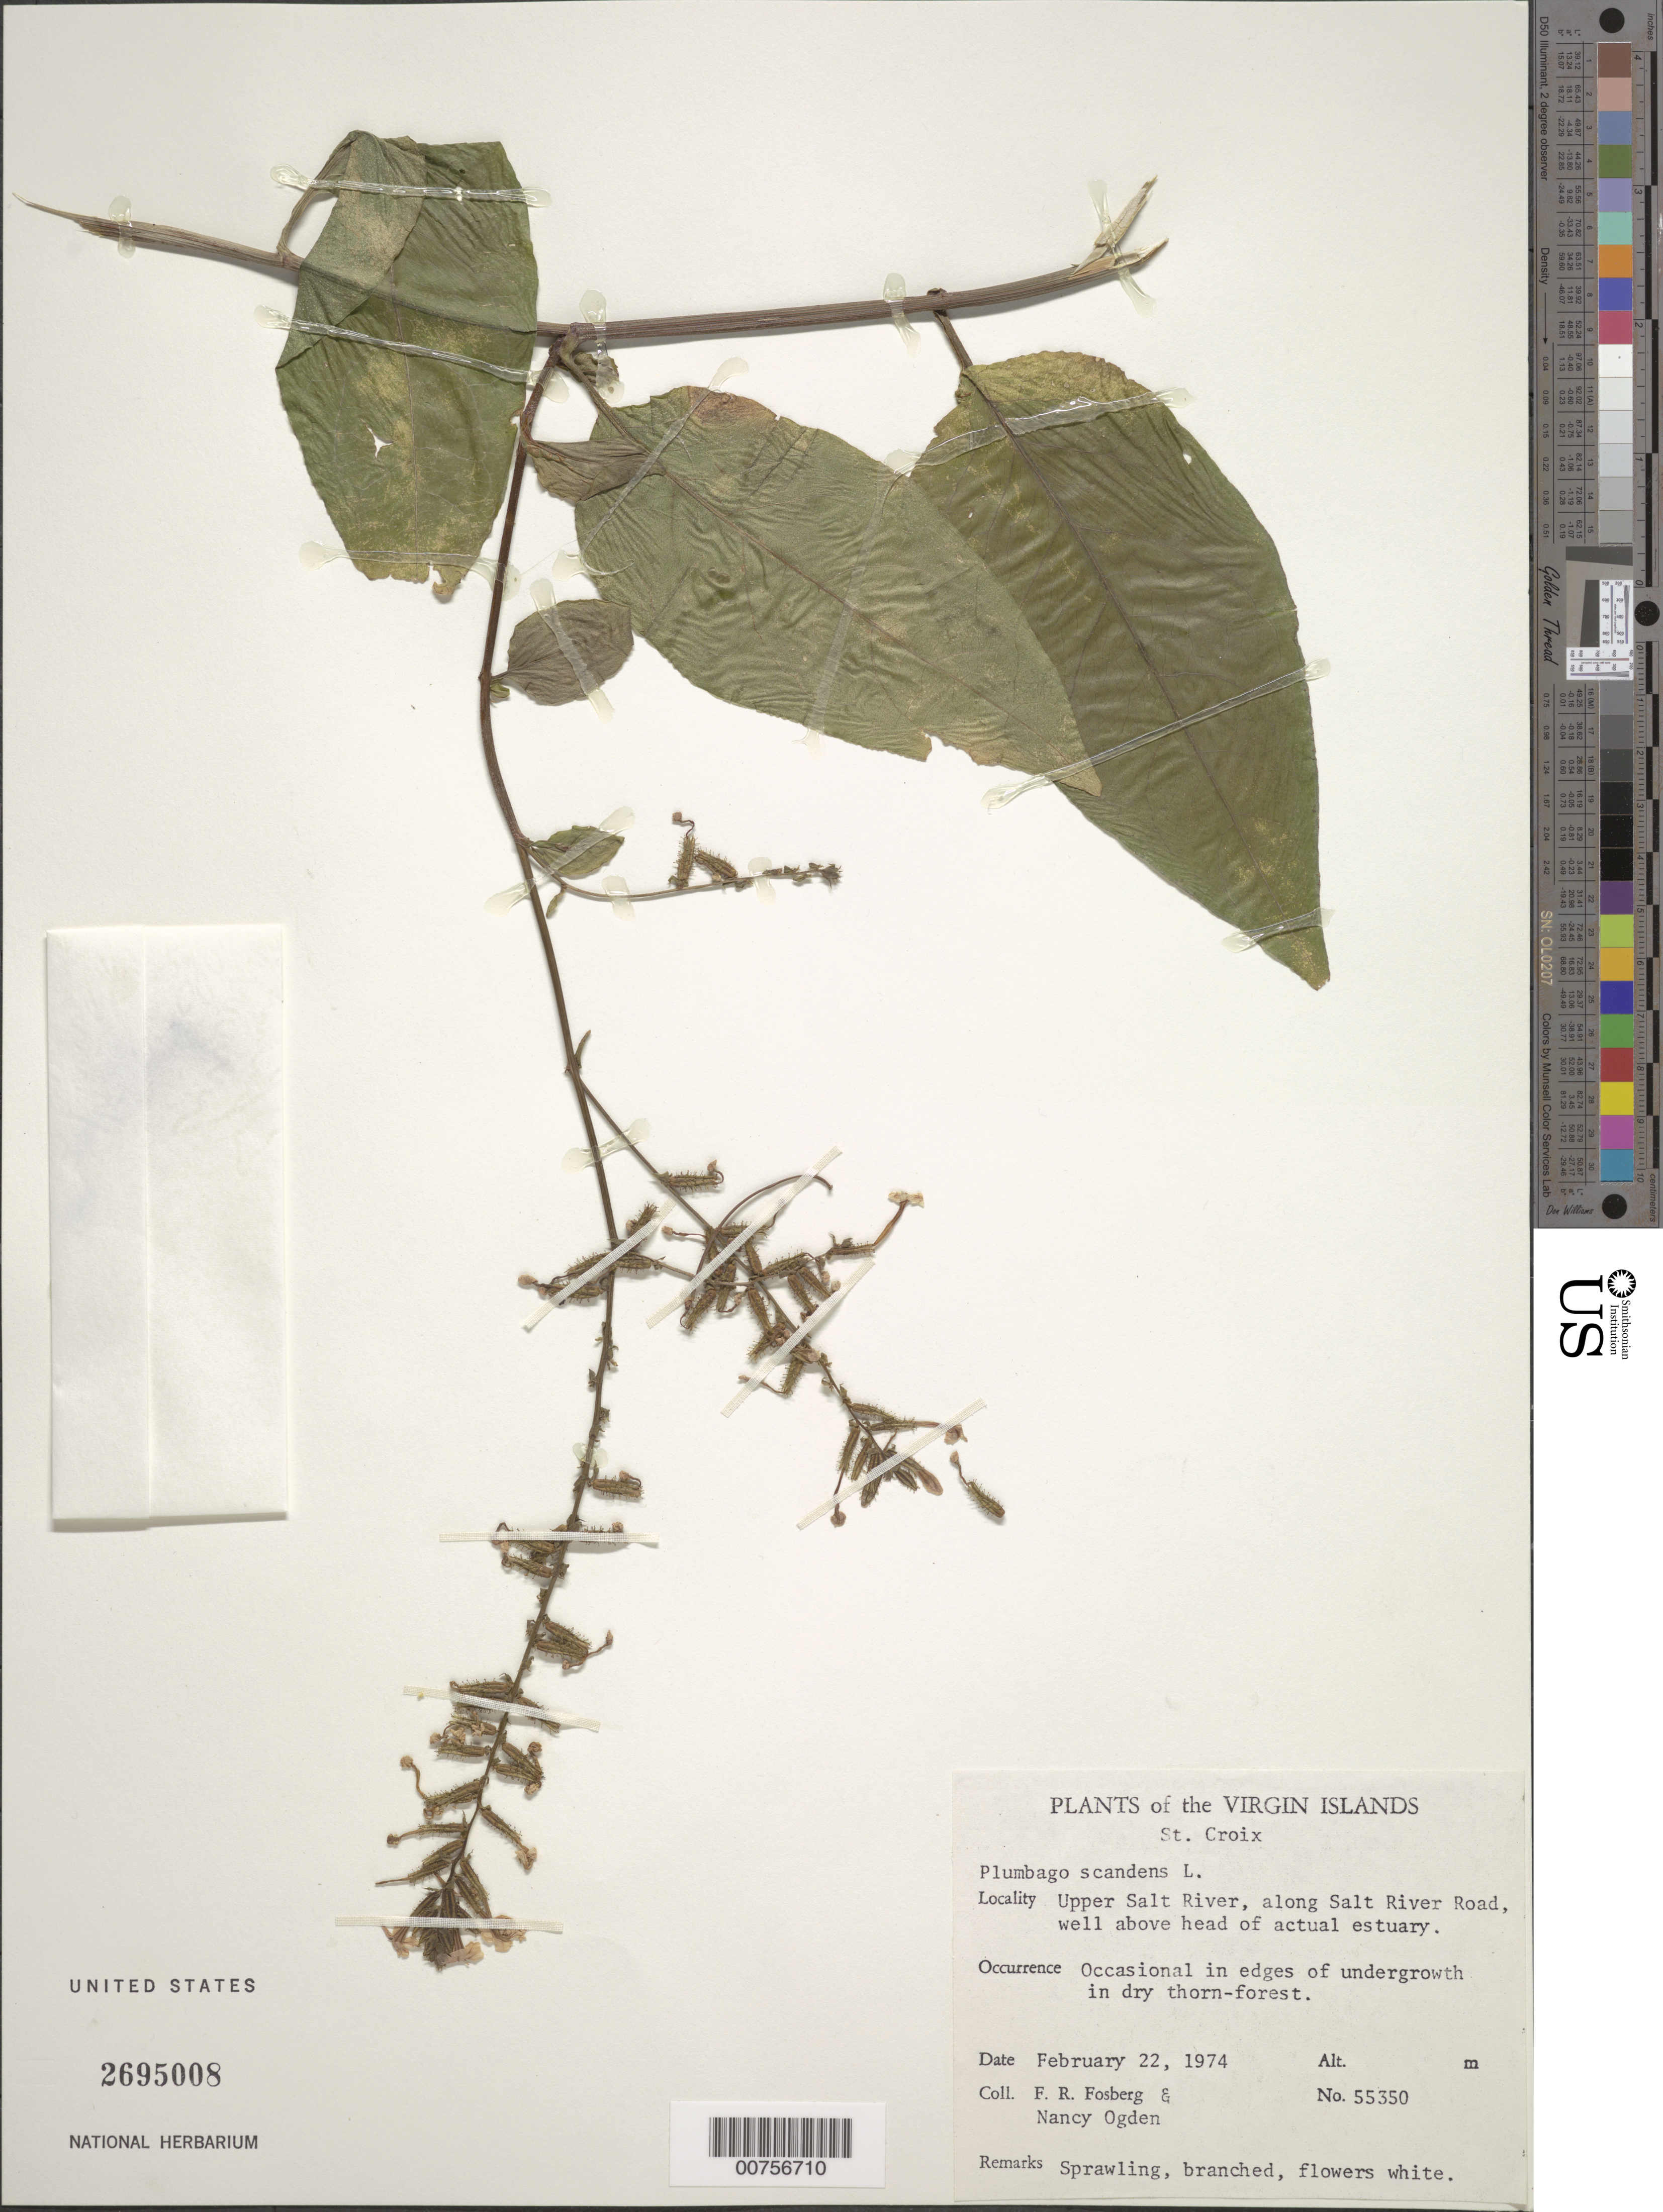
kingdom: Plantae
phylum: Tracheophyta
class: Magnoliopsida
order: Caryophyllales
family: Plumbaginaceae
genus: Plumbago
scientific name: Plumbago scandens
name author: L.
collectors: F. R. Fosberg & N. Ogden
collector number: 55350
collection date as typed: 22 Feb 1974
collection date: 1974-02-22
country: U.S. Virgin Islands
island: St. Croix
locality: Upper Salt River, along Salt River Road, well above head of actual estuary.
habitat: Occasional in edges of undergrowth in dry thorn forest.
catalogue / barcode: US 2695008